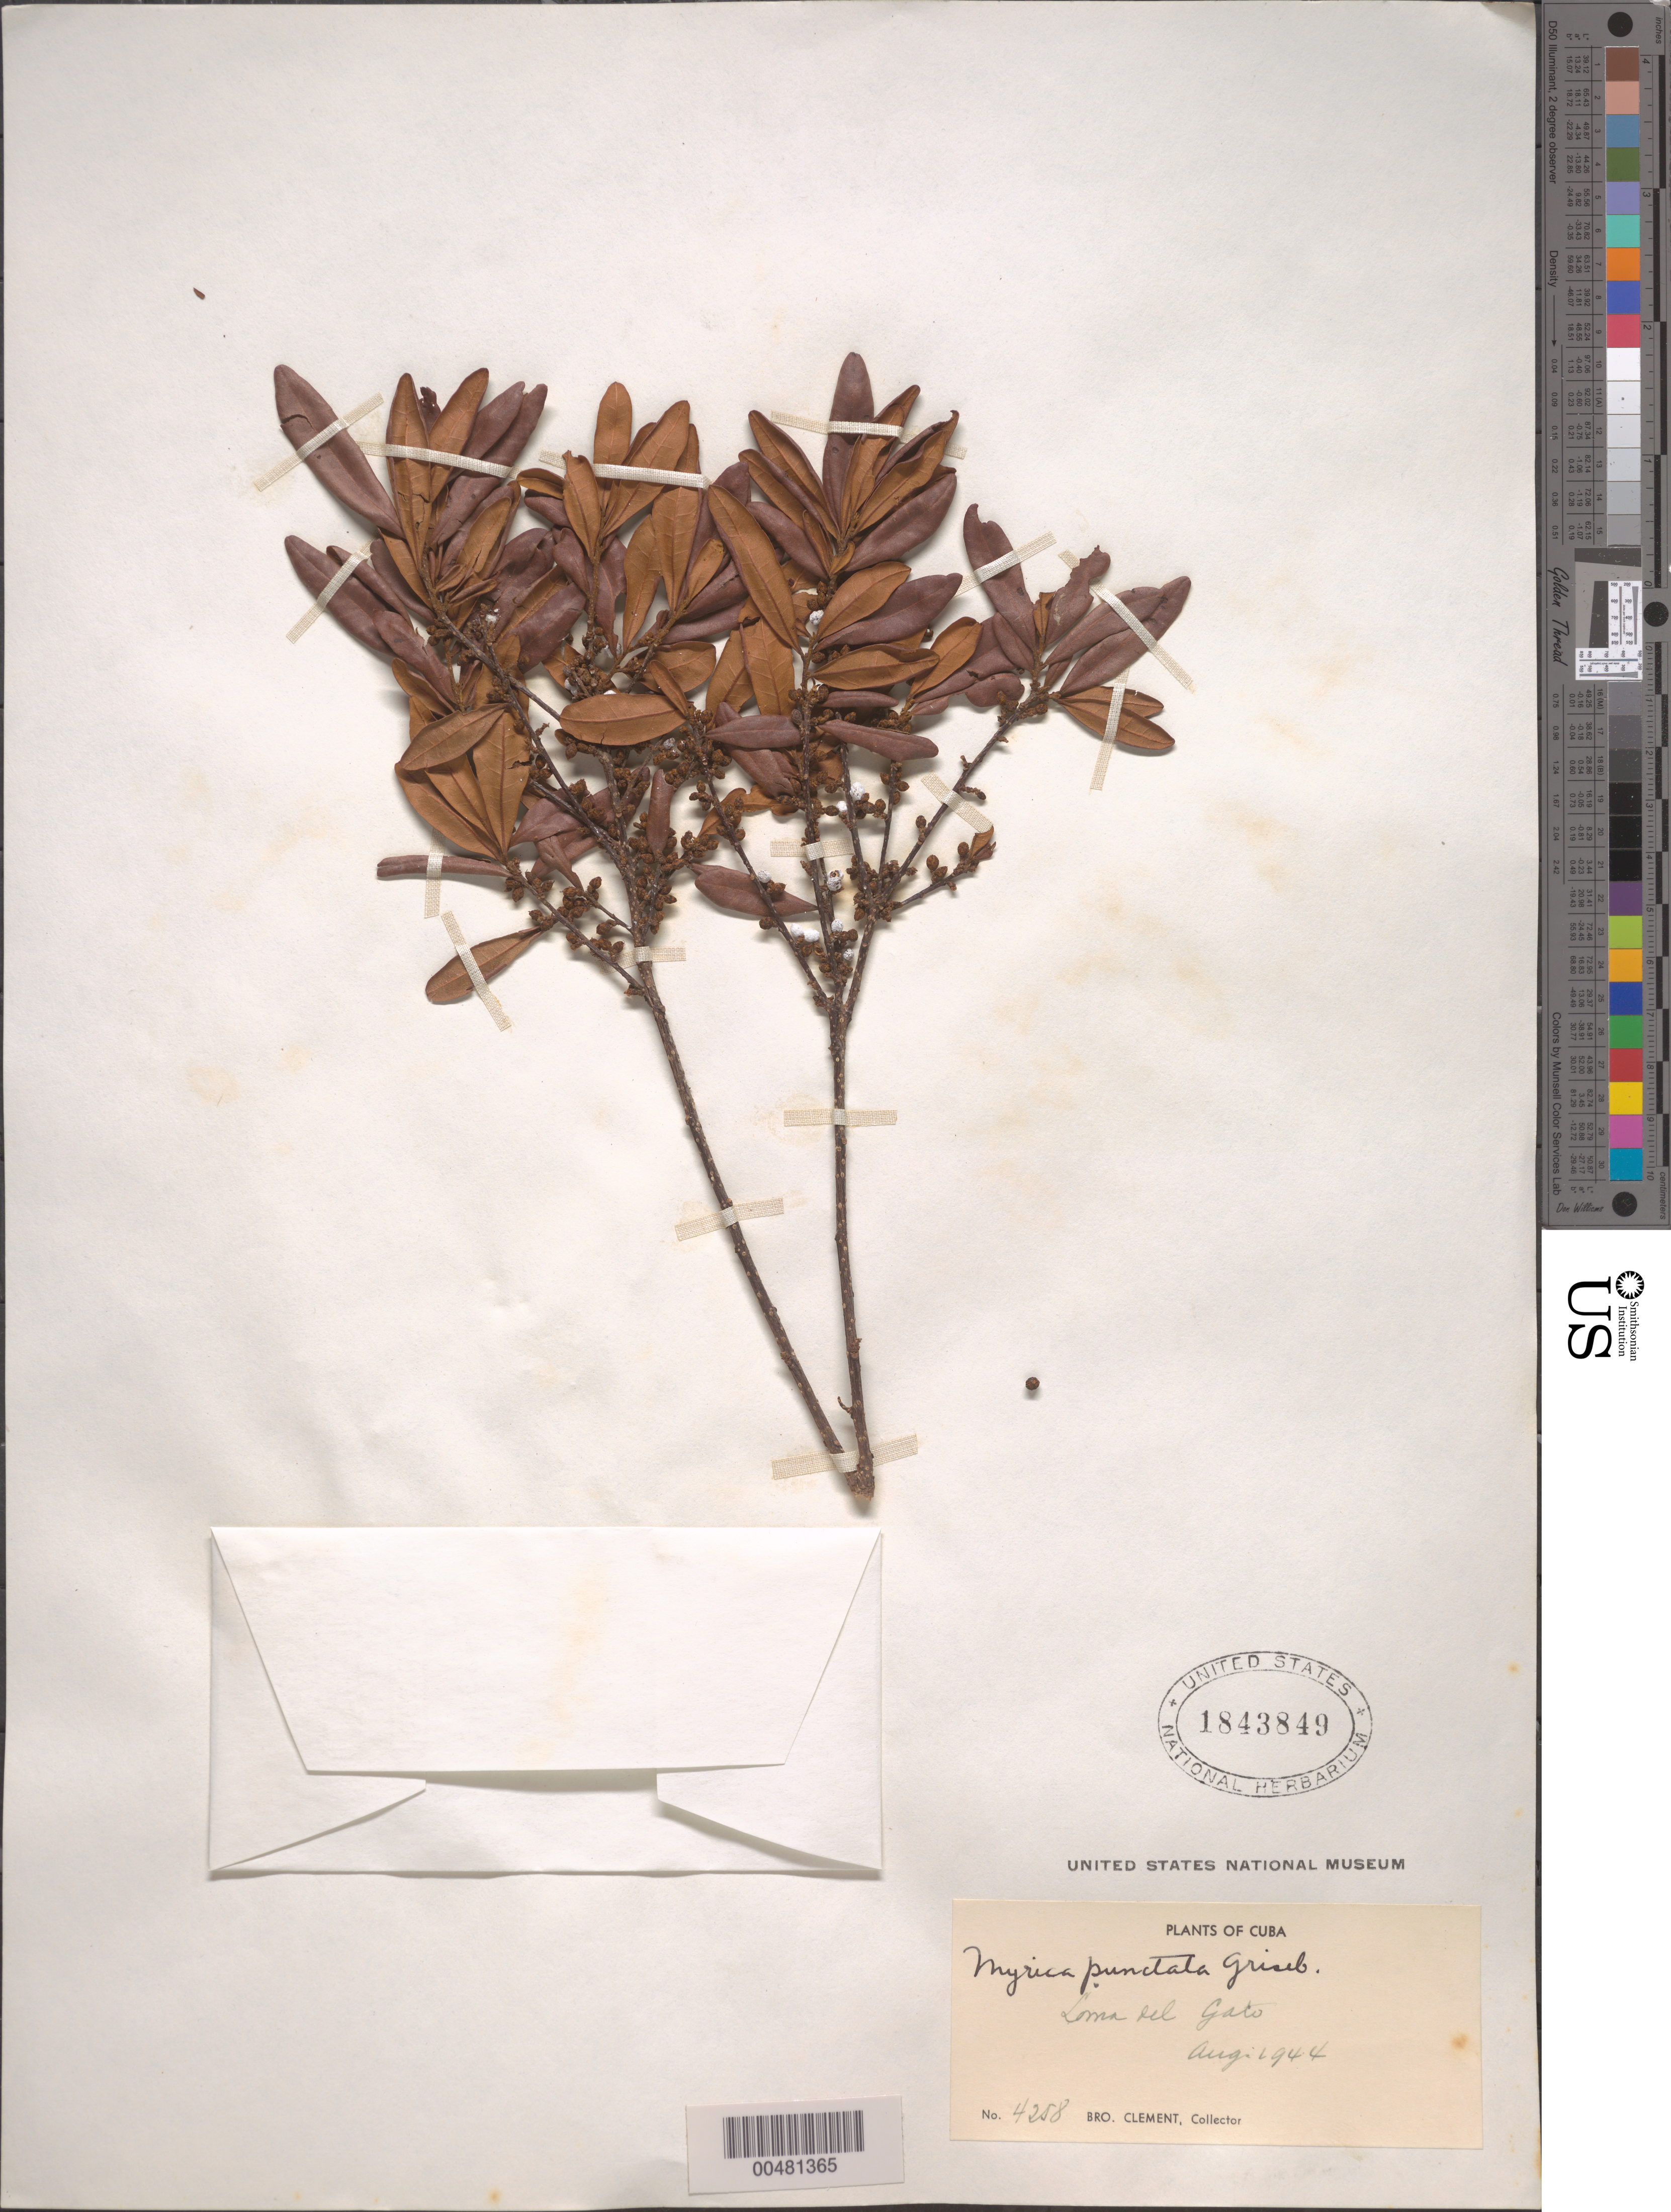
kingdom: Plantae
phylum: Tracheophyta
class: Magnoliopsida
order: Fagales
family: Myricaceae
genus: Morella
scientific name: Morella punctata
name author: (Griseb.) J. Herb.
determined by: Strong, Mark T., (BOT), Smithsonian Institution - National Museum of Natural History (UNITED STATES)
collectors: A. Clément Téteau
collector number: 4258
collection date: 1944-08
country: Cuba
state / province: Pinar del Rio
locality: Loma del Gato.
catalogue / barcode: US 1843849